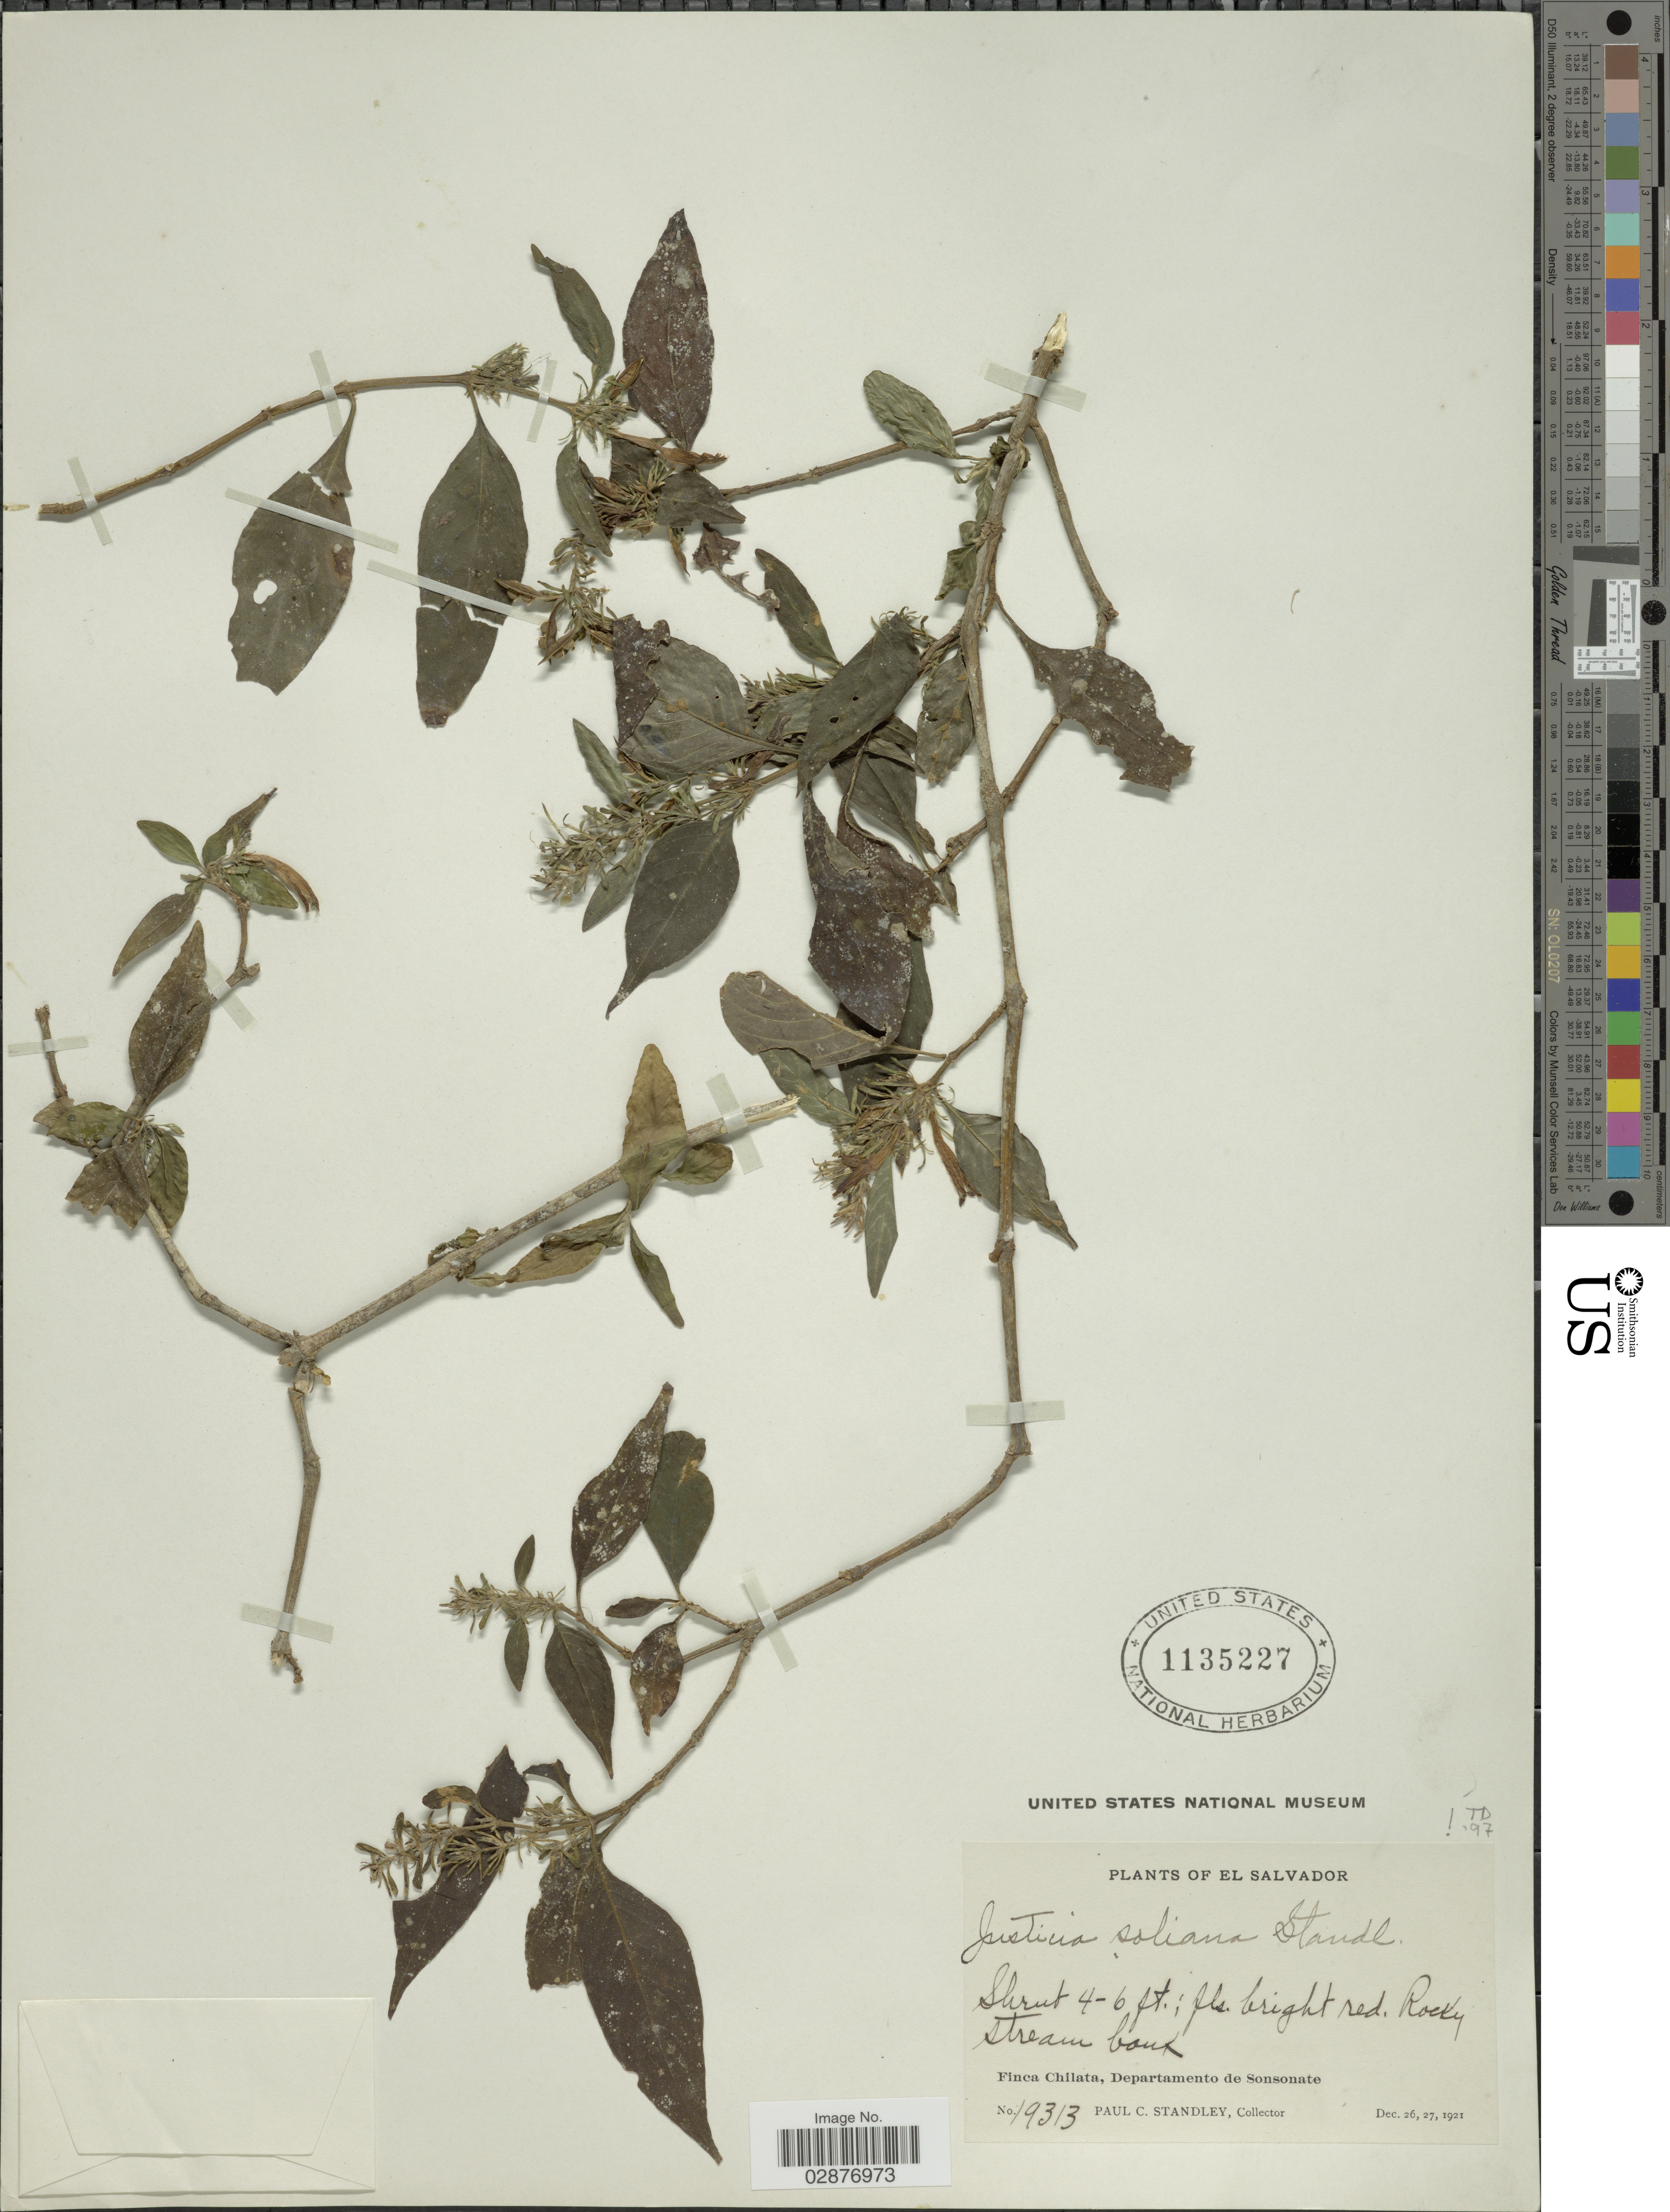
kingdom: Plantae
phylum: Tracheophyta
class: Magnoliopsida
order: Lamiales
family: Acanthaceae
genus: Justicia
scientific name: Justicia soliana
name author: Standl.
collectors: P. C. Standley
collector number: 19313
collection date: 1921-12-26/1921-12-27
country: El Salvador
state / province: Sonsonate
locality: Finca Chilata, Departamento de Sonsonate.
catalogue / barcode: US 1135227